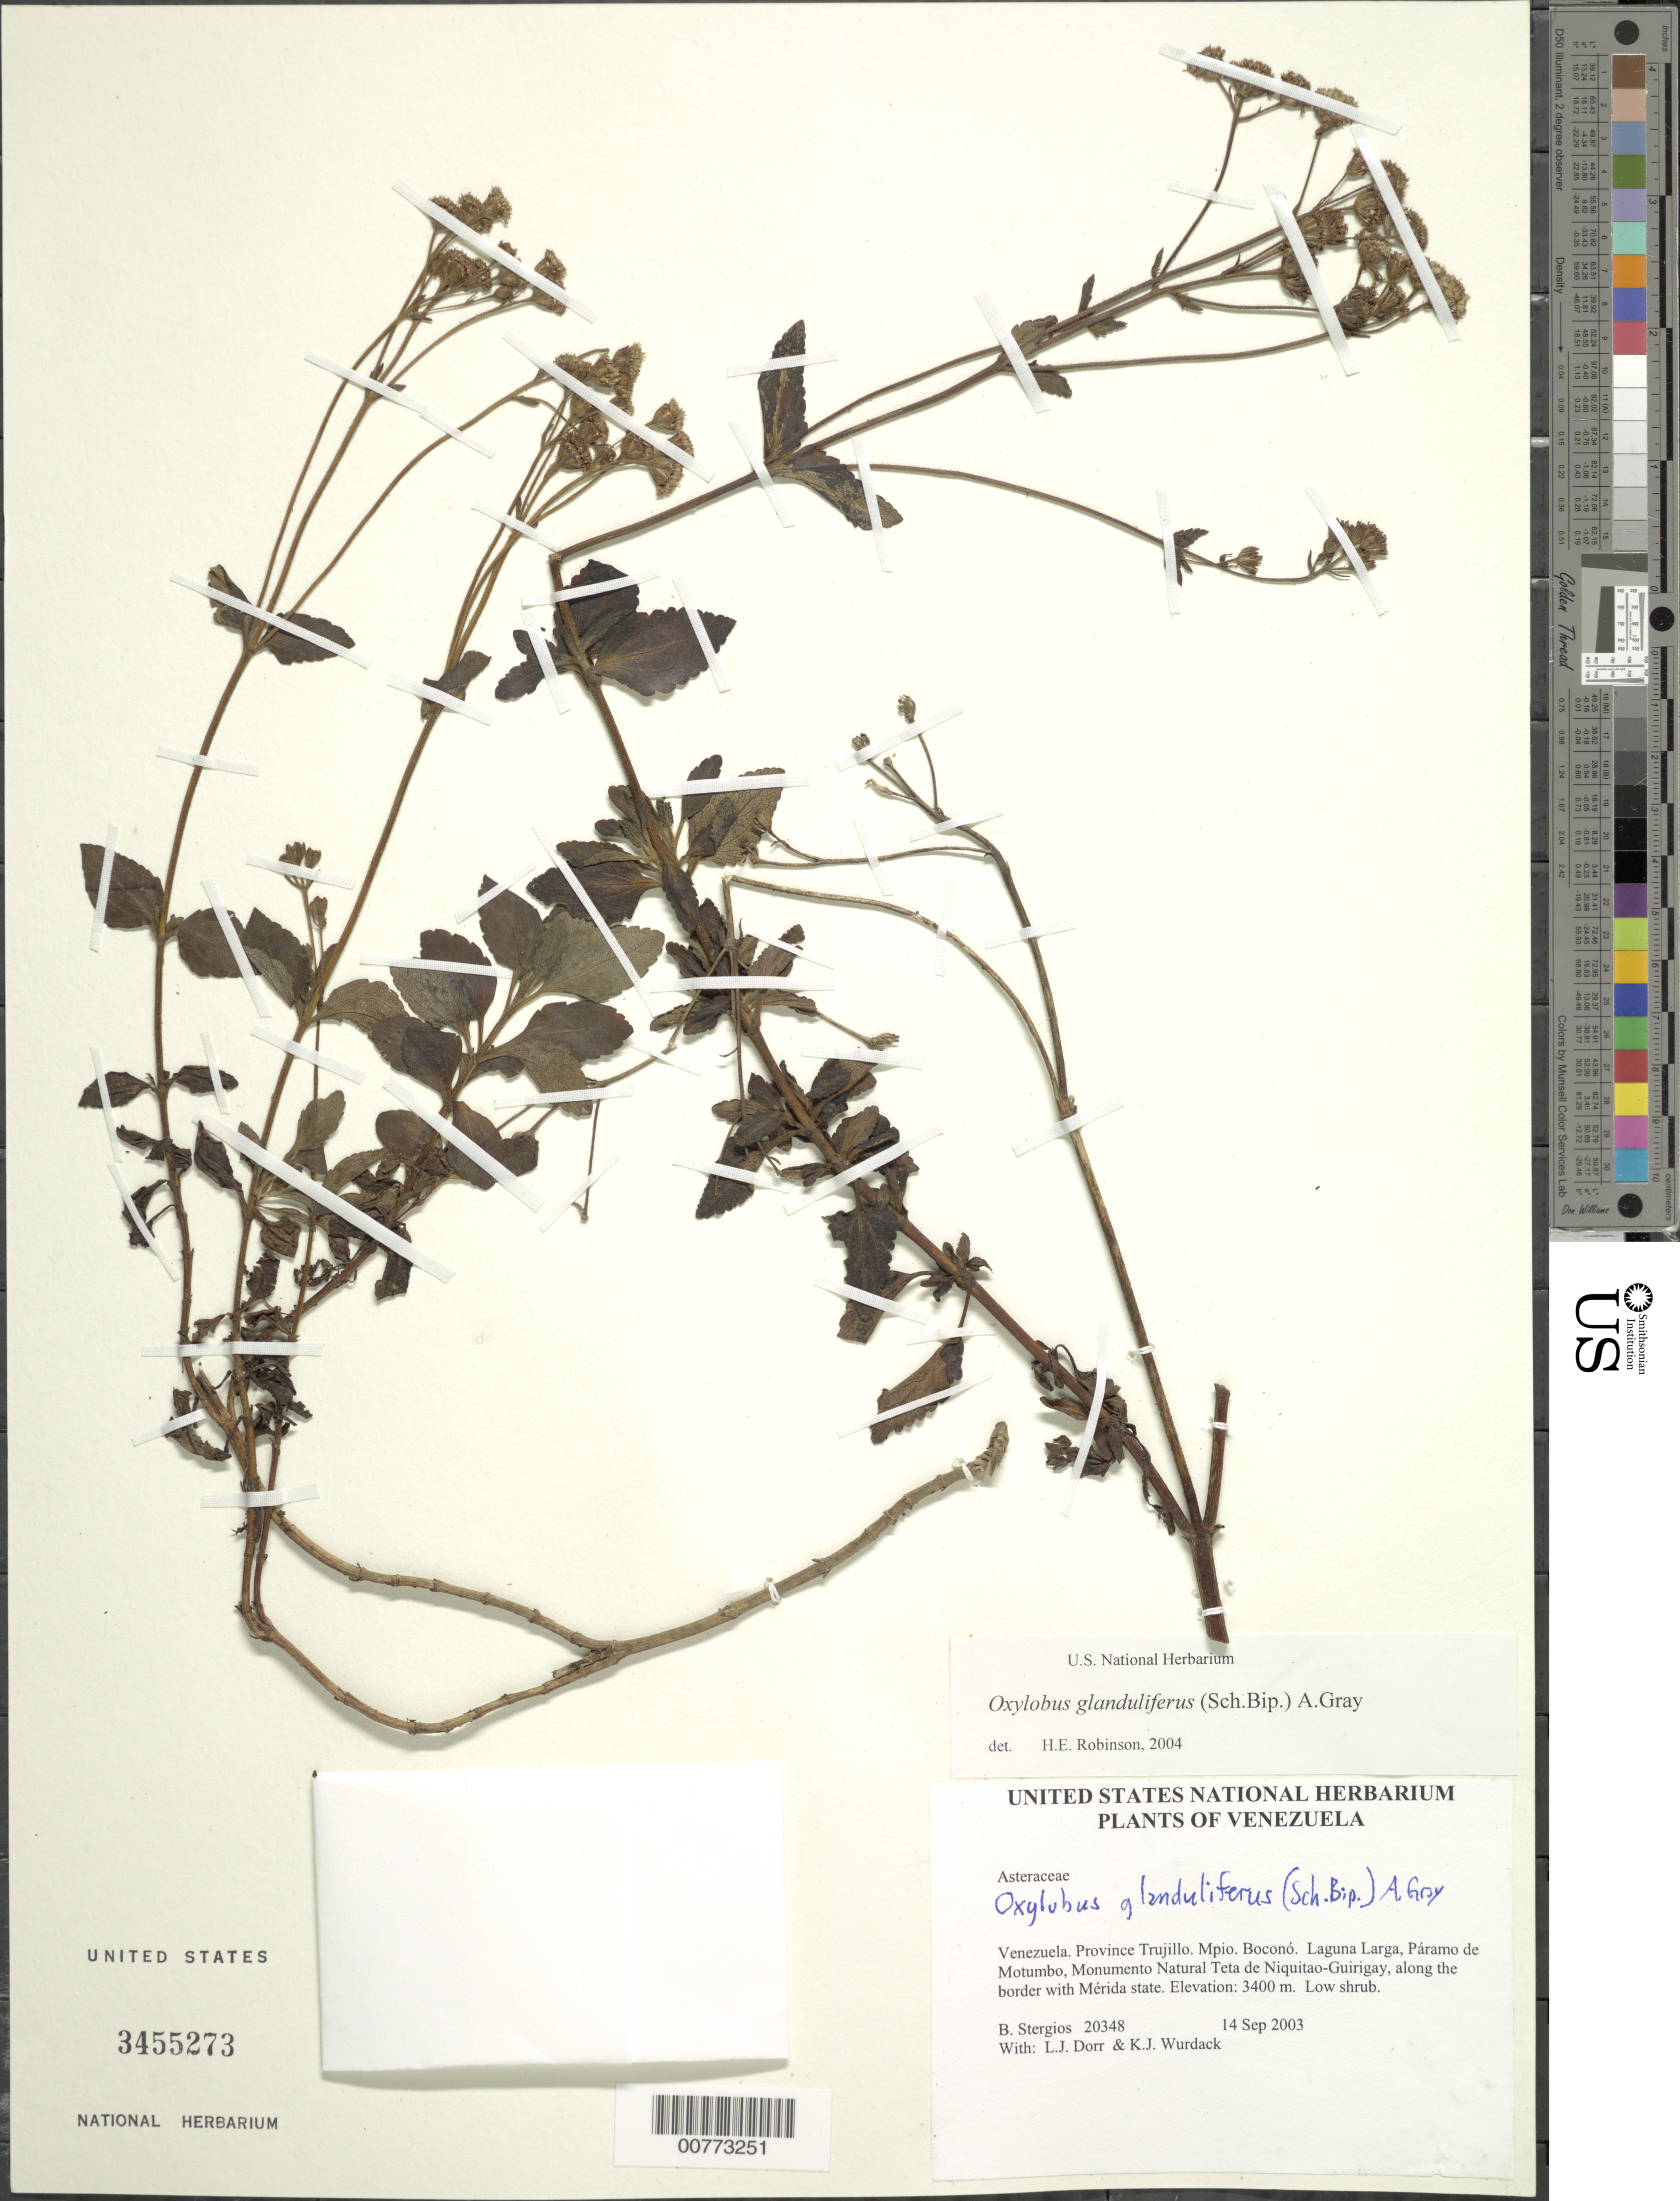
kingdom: Plantae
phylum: Tracheophyta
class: Magnoliopsida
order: Asterales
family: Asteraceae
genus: Oxylobus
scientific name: Oxylobus glanduliferus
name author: (Sch. Bip.) A. Gray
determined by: Robinson, Harold E., (US)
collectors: B. G. Stergios, L. J. Dorr & K. Wurdack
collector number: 20348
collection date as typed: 14 Sep 2003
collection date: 2003-09-14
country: Venezuela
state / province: Trujillo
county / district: Boconó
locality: Laguna Larga, Páramo de Motumbo, Monumento Natural Teta de Niquitao-Guirigay, along the border with Mérida state.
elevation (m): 3400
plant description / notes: CTES, F, MO, PORT, TEX, US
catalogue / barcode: US 3455273